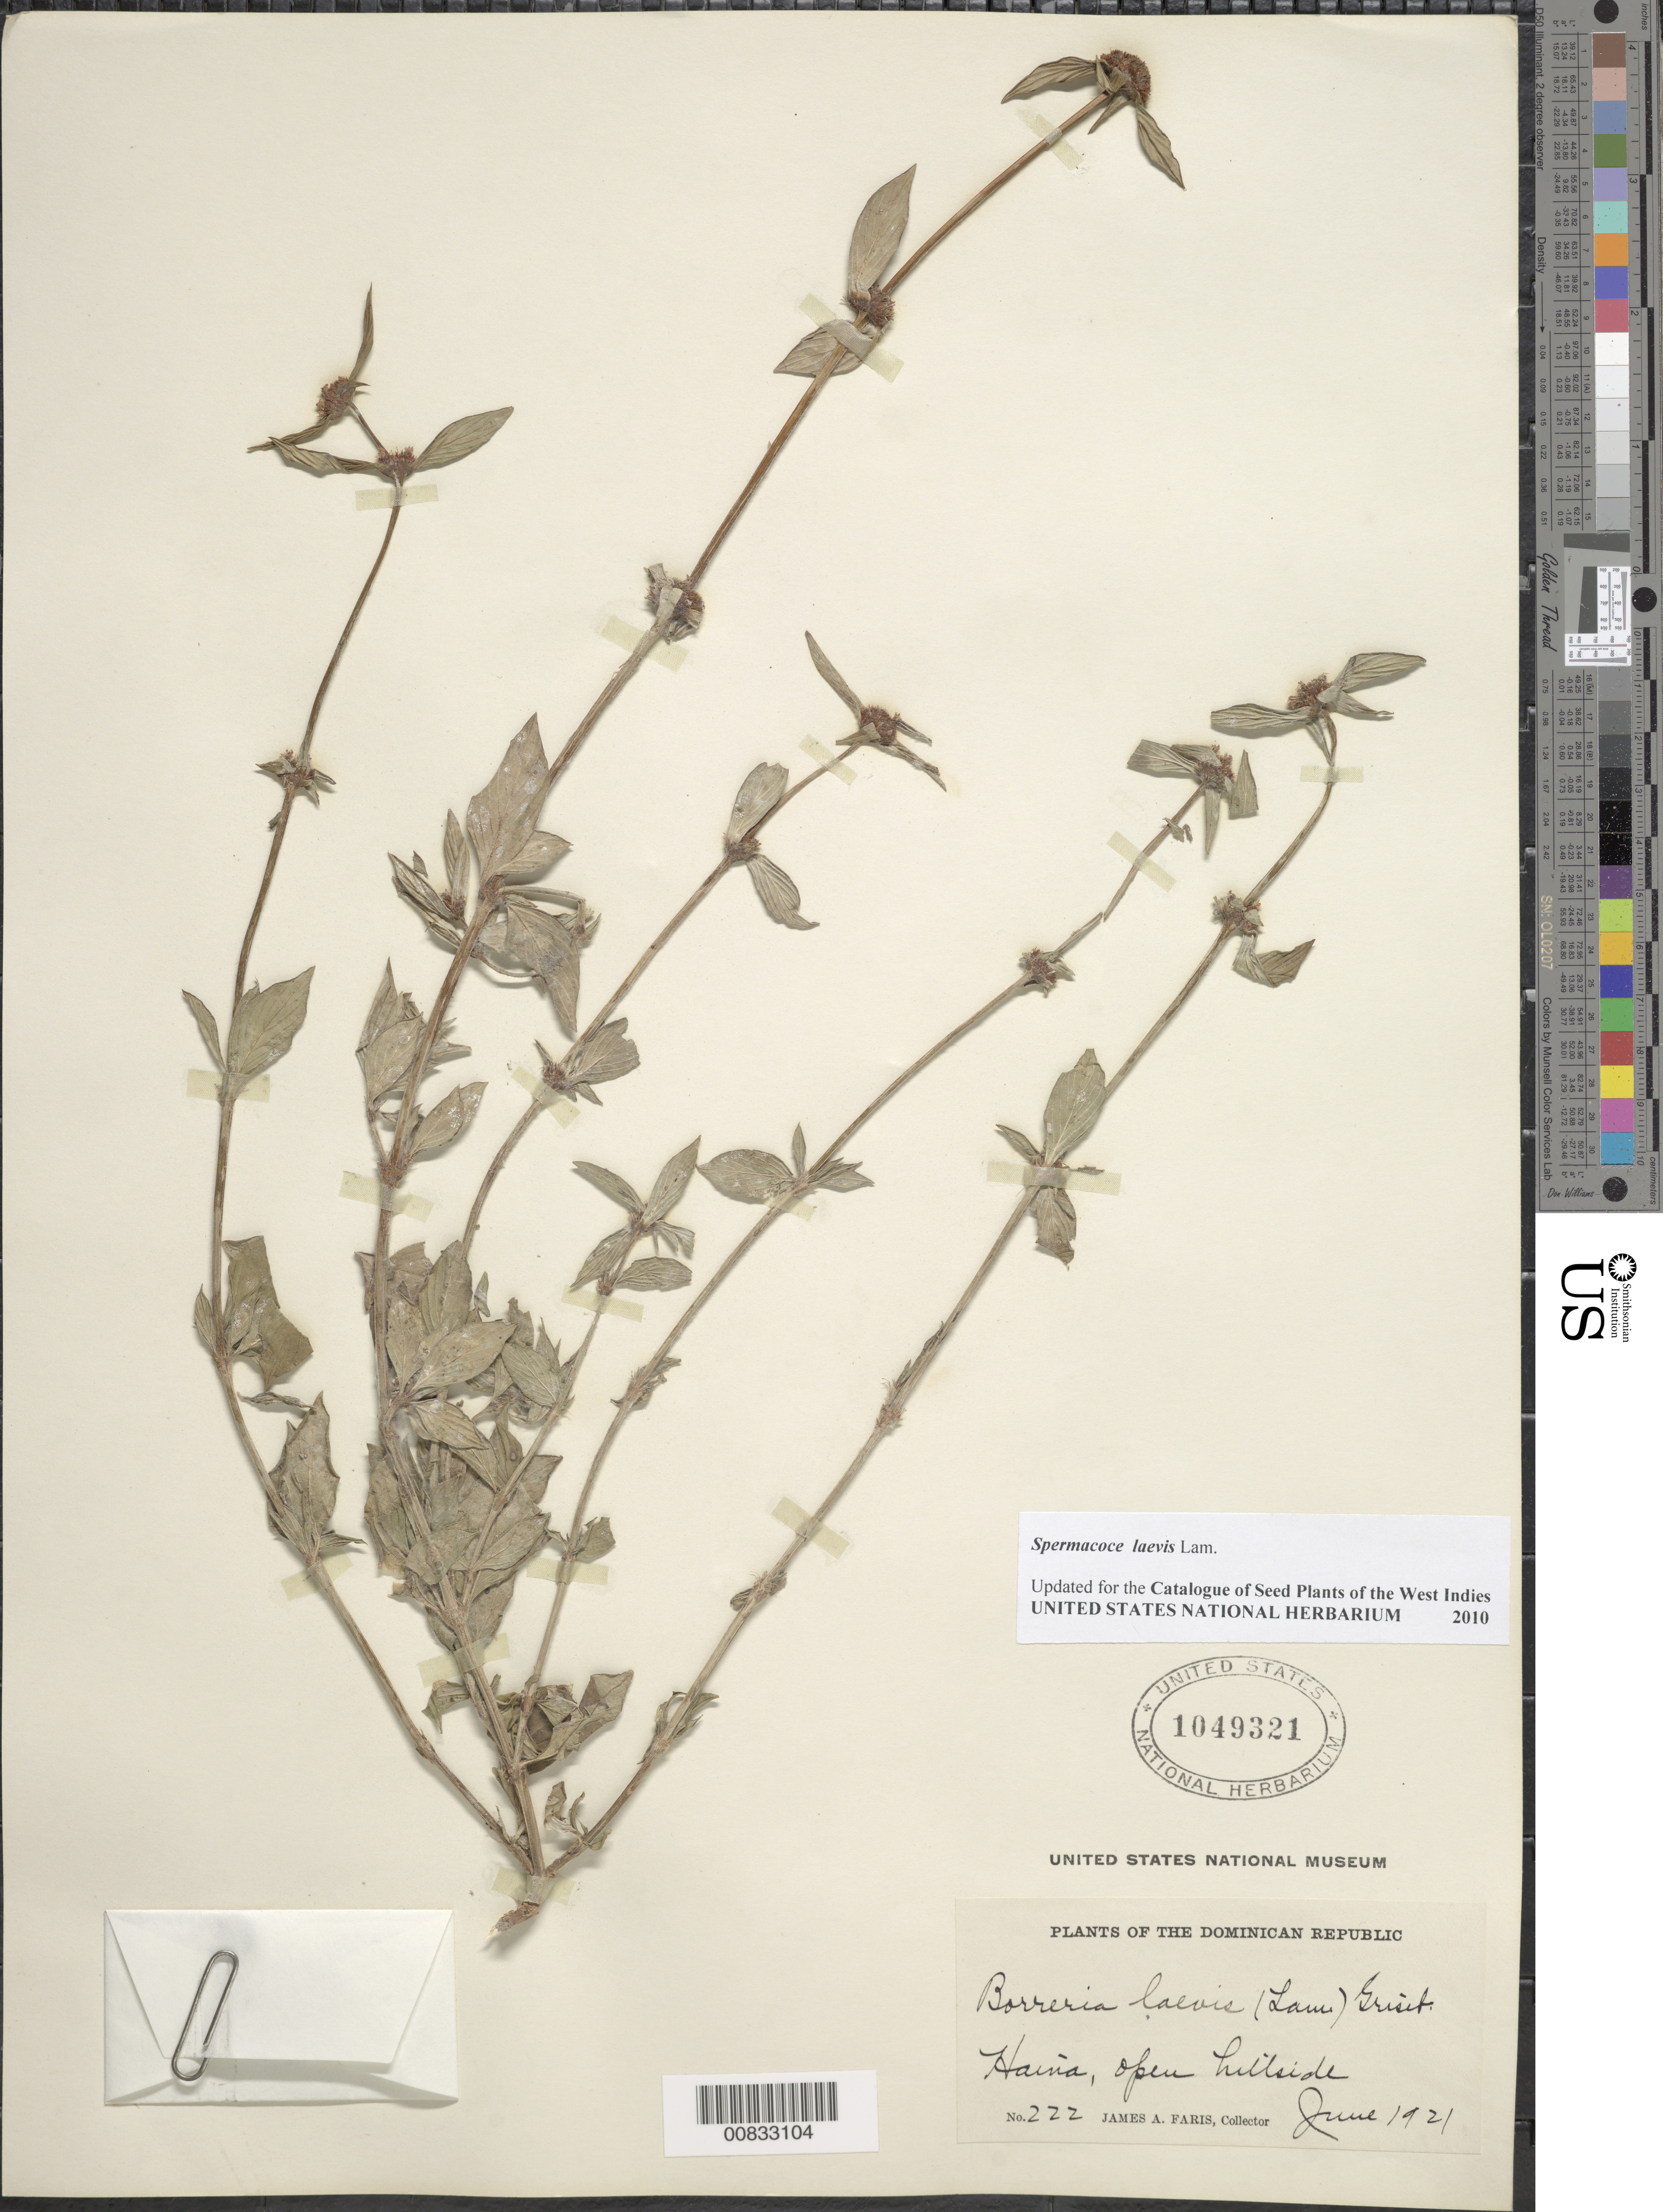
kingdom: Plantae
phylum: Tracheophyta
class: Magnoliopsida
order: Gentianales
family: Rubiaceae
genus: Spermacoce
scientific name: Spermacoce laevis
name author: Lam.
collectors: J. Faris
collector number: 222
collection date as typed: Jun 1921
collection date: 1921-06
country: Dominican Republic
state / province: San Cristóbal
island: Hispaniola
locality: Haina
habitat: Open hillside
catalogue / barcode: US 1049321